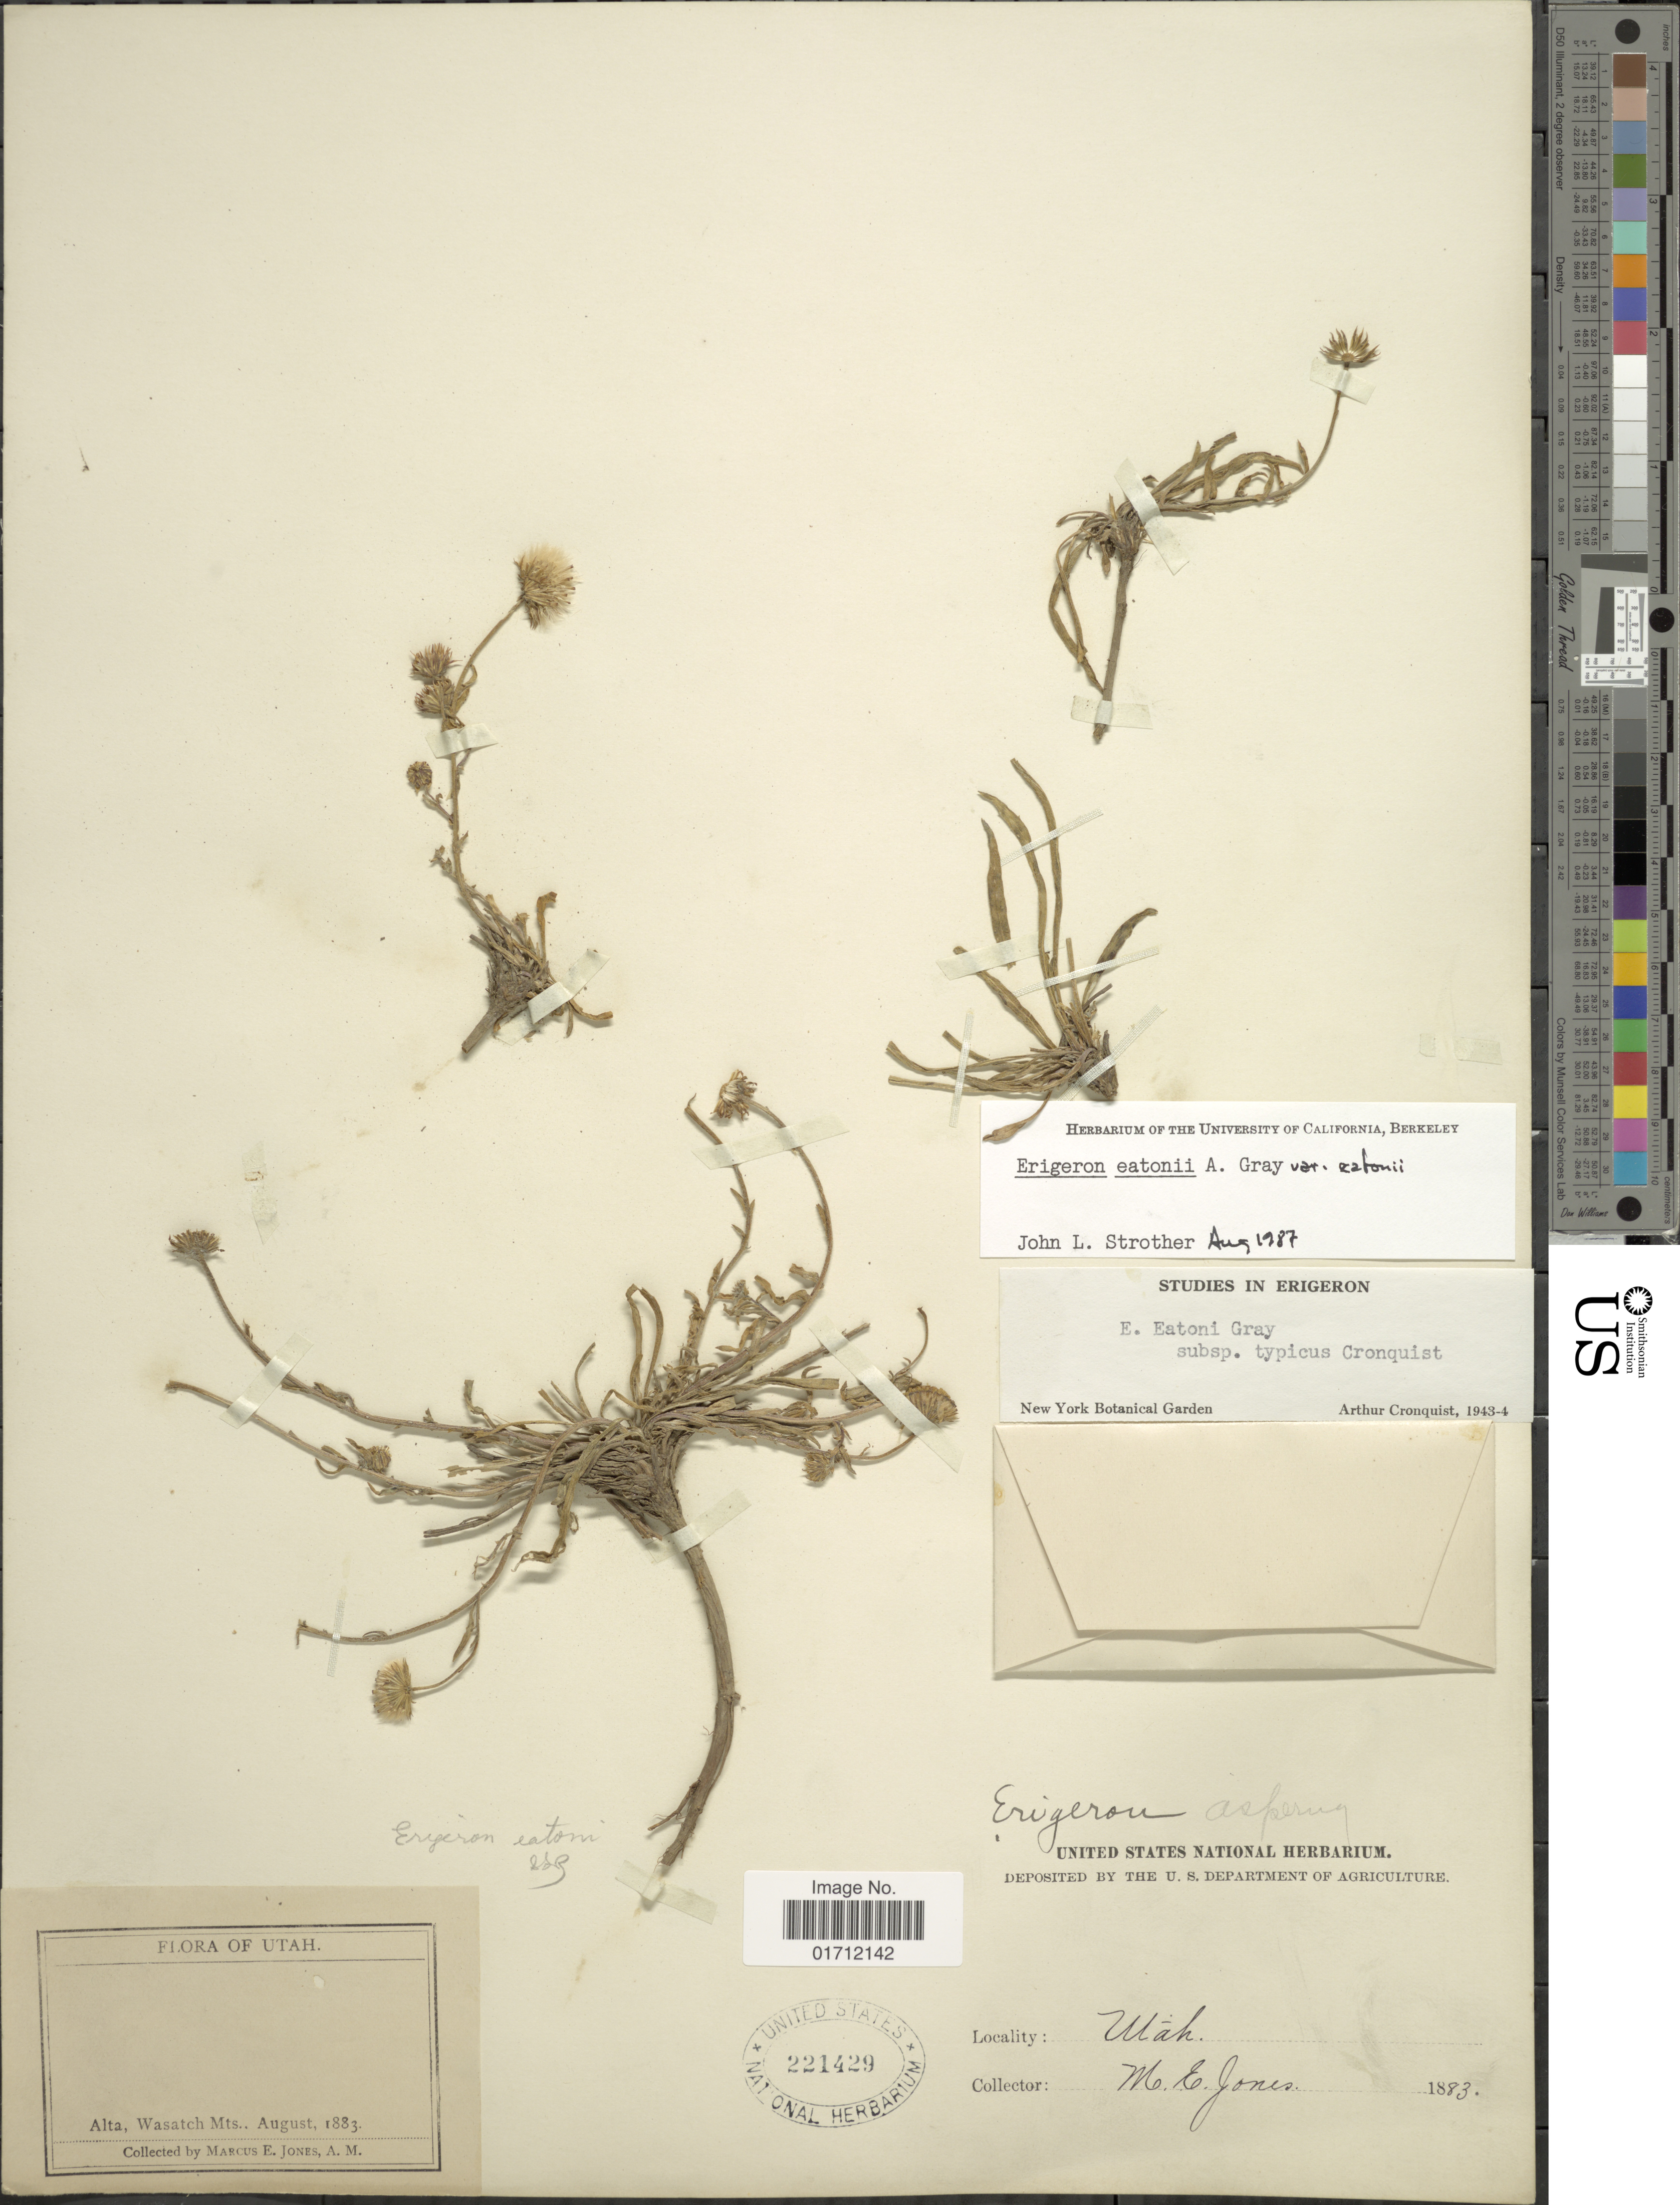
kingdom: Plantae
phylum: Tracheophyta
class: Magnoliopsida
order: Asterales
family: Asteraceae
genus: Erigeron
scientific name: Erigeron eatonii var. eatonii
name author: A. Gray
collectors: M. E. Jones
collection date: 1883-08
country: United States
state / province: Utah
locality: Alta, Wasatch Mts.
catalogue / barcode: US 221429